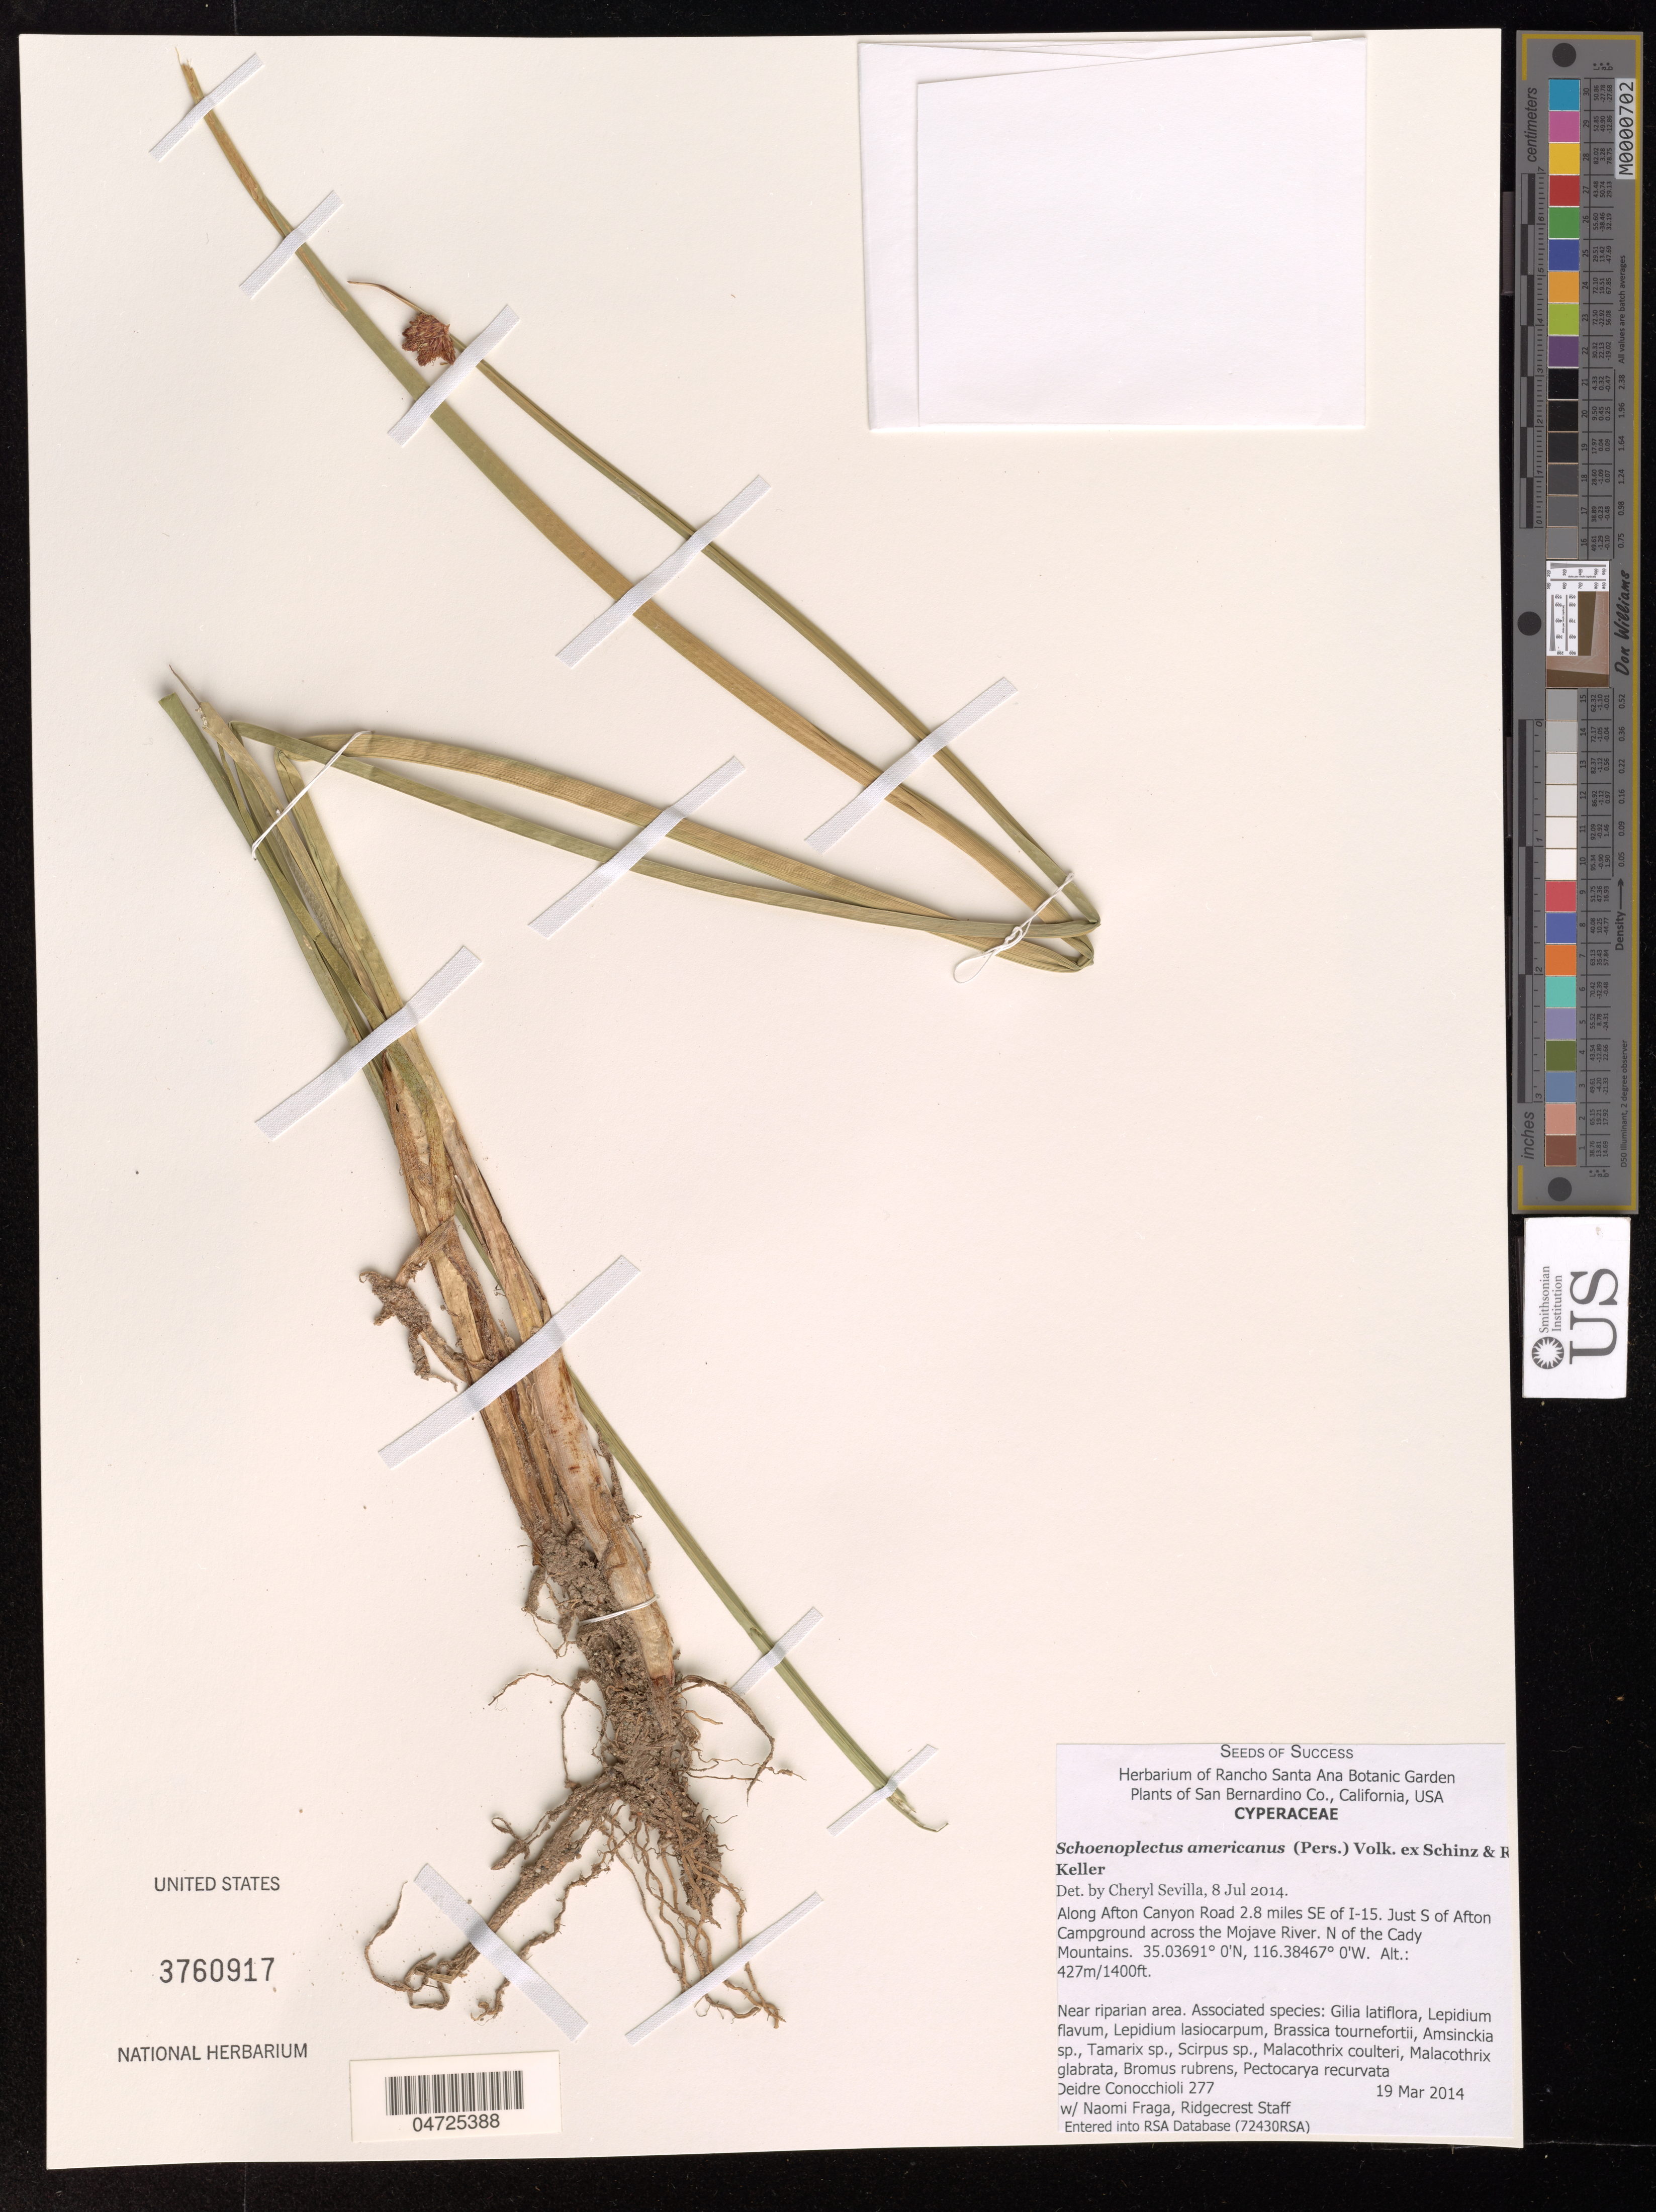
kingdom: Plantae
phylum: Tracheophyta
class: Liliopsida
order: Poales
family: Cyperaceae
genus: Schoenoplectus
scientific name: Schoenoplectus americanus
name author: (Pers.) Volkart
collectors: D. Conocchioli & N. Fraga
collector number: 277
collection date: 2014-03-19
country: United States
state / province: California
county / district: San Bernardino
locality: San Bernardino Co. Along Afton Canyon Road 2.8 miles SE of I-15. Just S of Afton Campground across the Mojave River. N of the Cady Mountains.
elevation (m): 427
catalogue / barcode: US 3760917